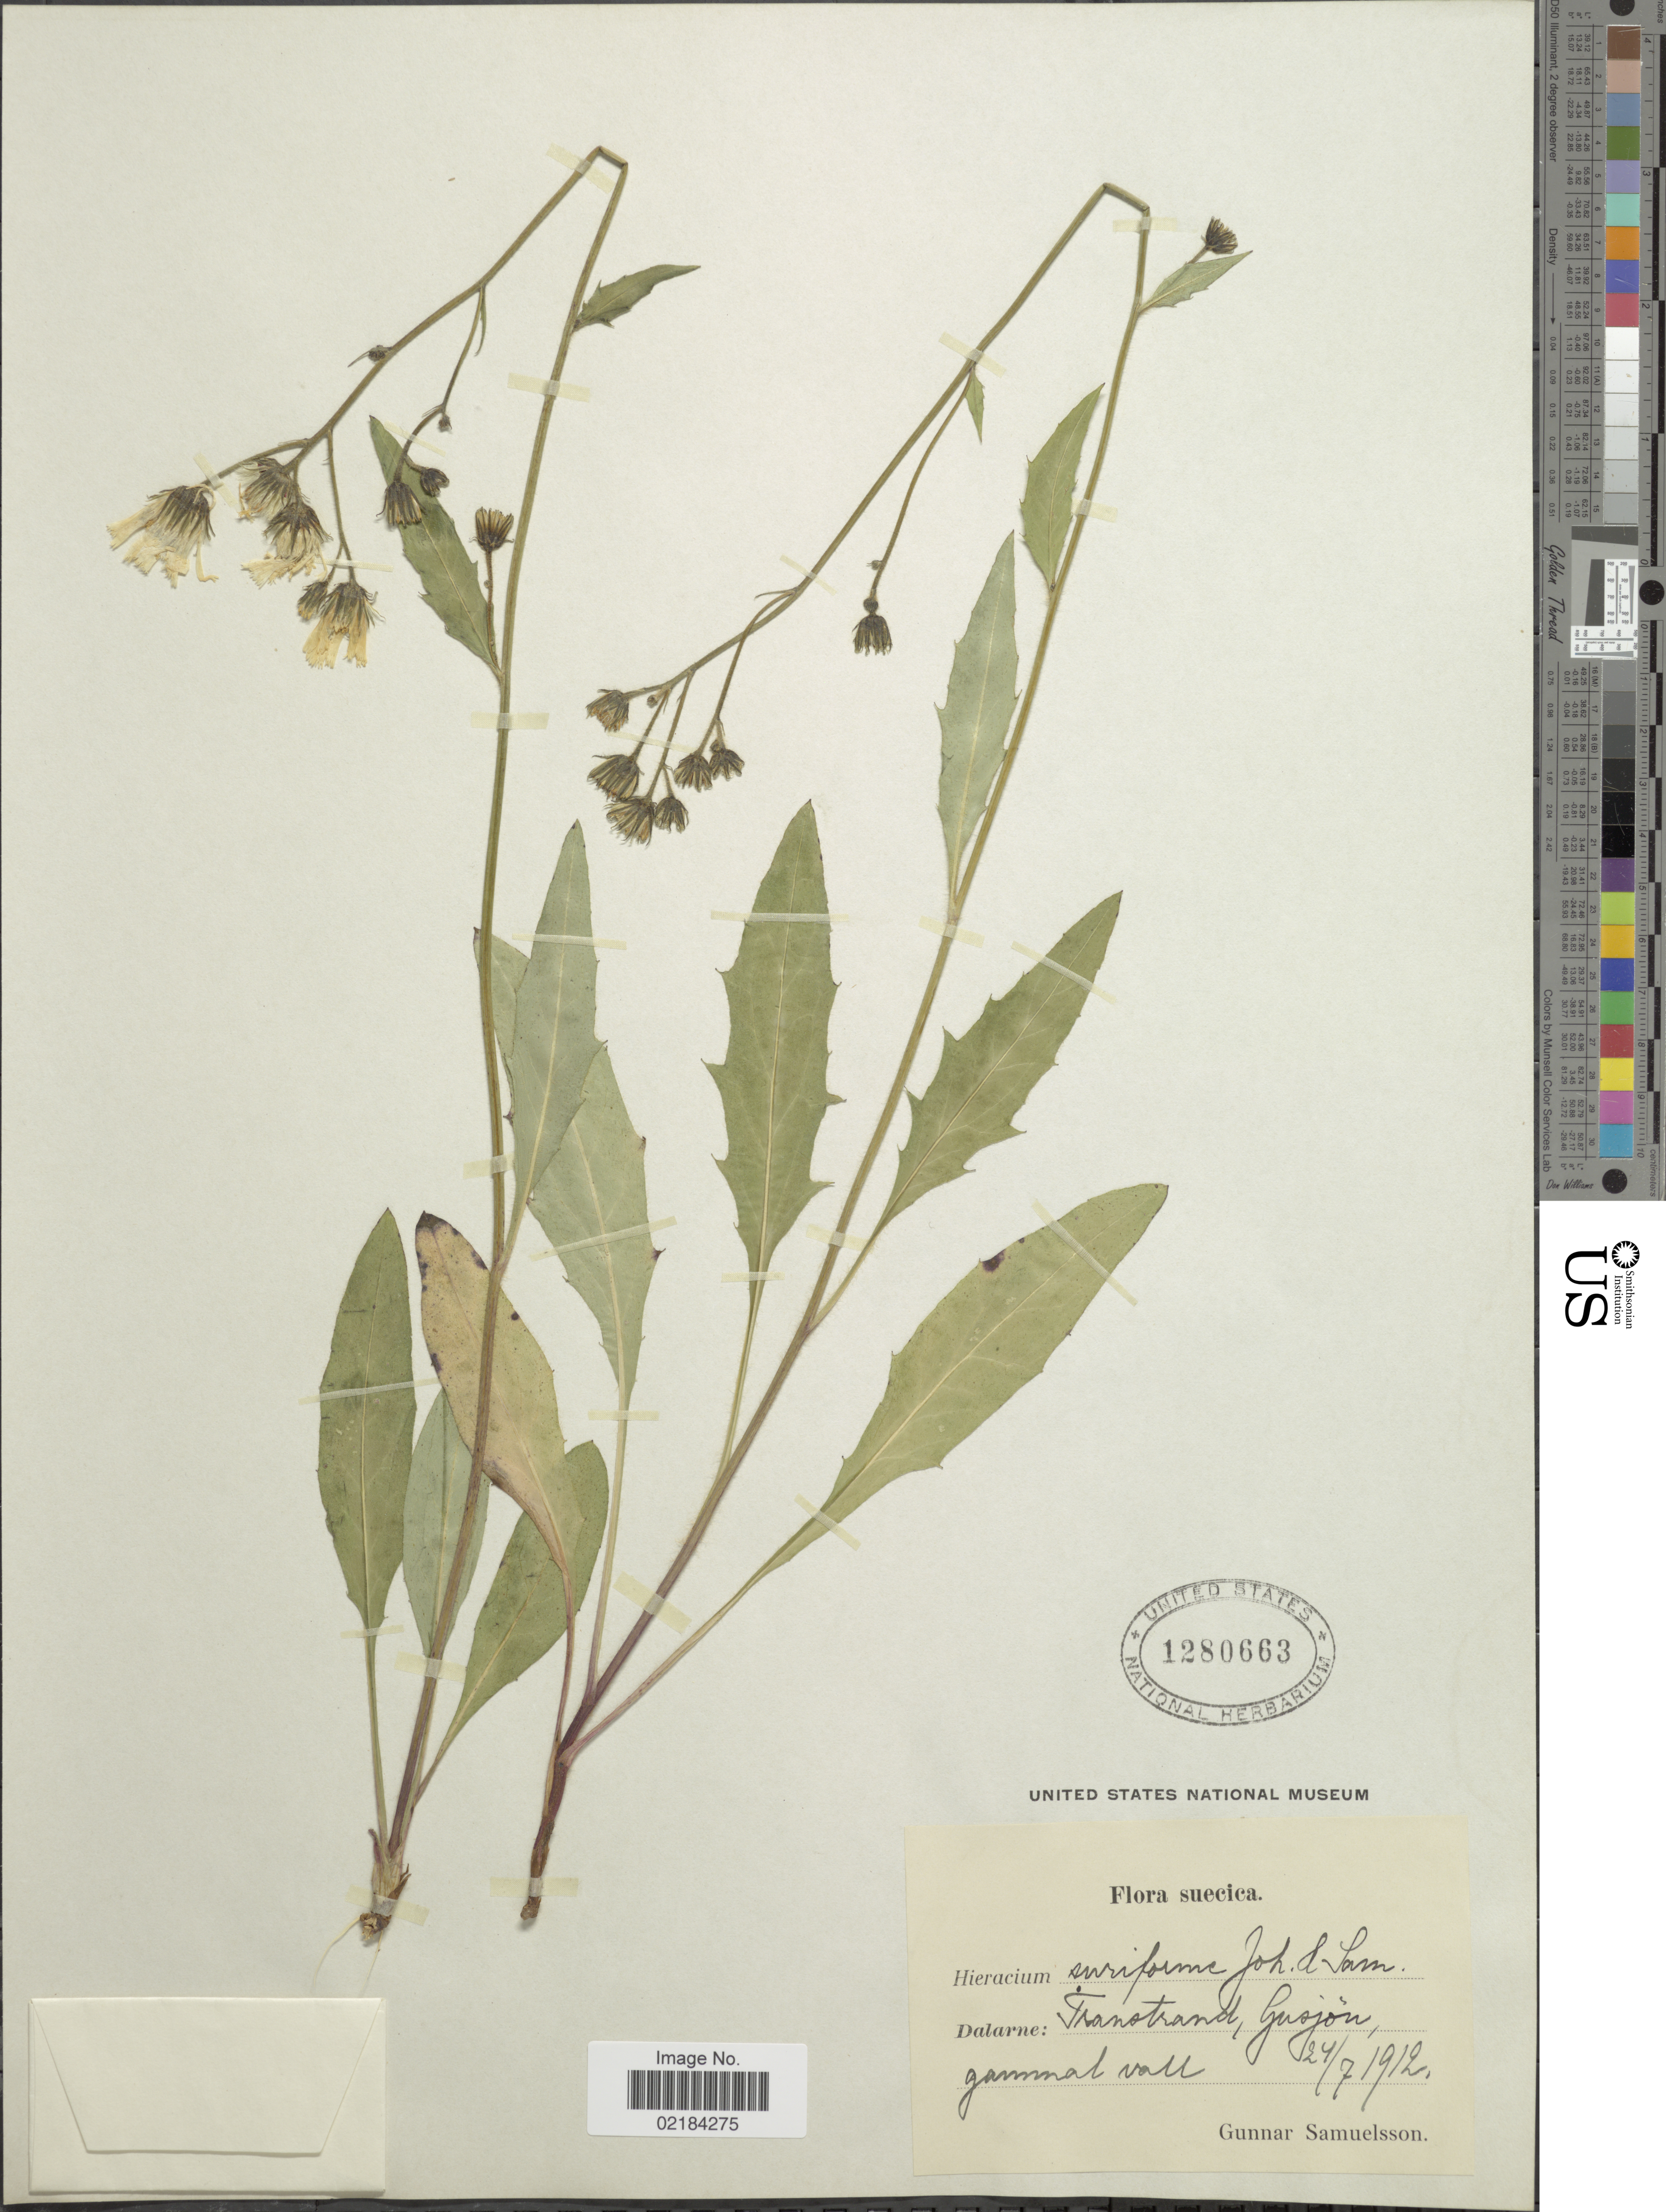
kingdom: Plantae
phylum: Tracheophyta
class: Magnoliopsida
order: Asterales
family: Asteraceae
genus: Hieracium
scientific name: Hieracium suriforme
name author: Johanss. & Sam.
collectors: G. Samuelsson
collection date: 1912-07-24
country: Sweden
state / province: Dalarna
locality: Suecica. Dalarne: Transtrand, Gusjön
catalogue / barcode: US 1280663